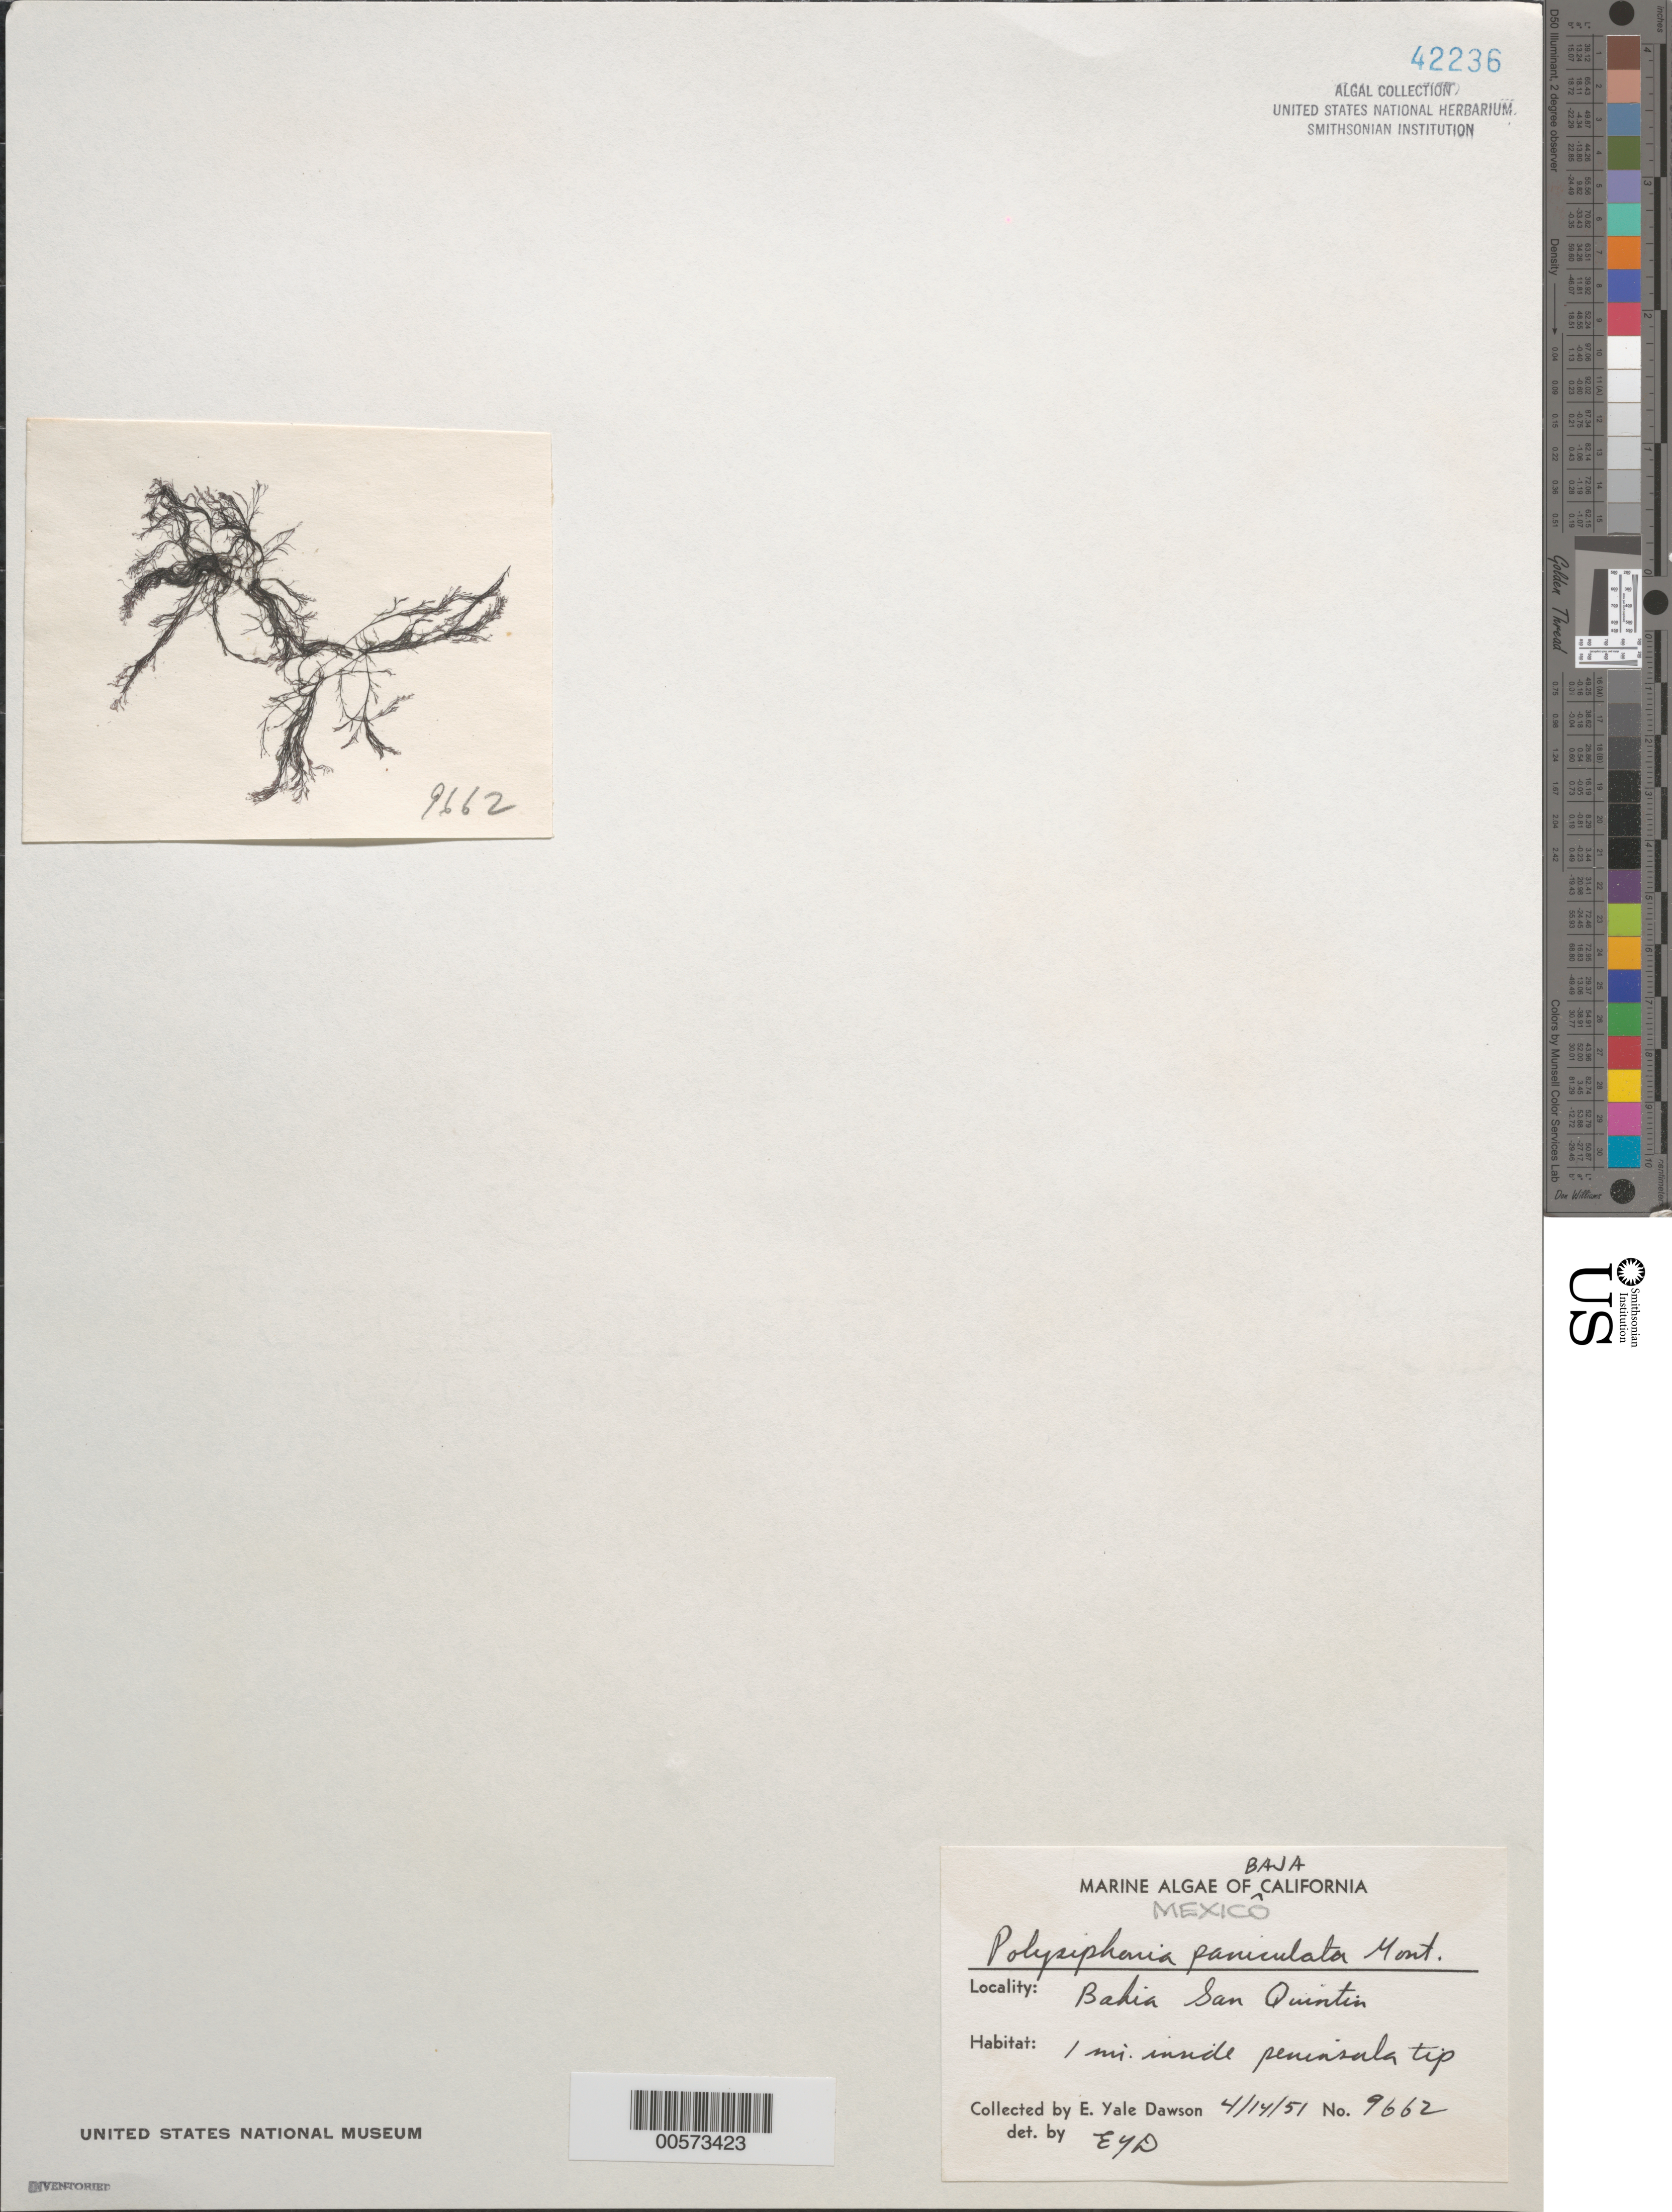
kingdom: Plantae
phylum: Rhodophyta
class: Florideophyceae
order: Ceramiales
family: Rhodomelaceae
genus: Eutrichosiphonia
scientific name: Eutrichosiphonia paniculata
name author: (Mont.) D.E.Bustamante & T.O. Cho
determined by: Algae name updating Project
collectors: E. Y. Dawson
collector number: EYD 9662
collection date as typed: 14 Apr 1951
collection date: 1951-04-14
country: Mexico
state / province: Baja California Norte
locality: Bahia San Quintin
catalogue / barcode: US 42236